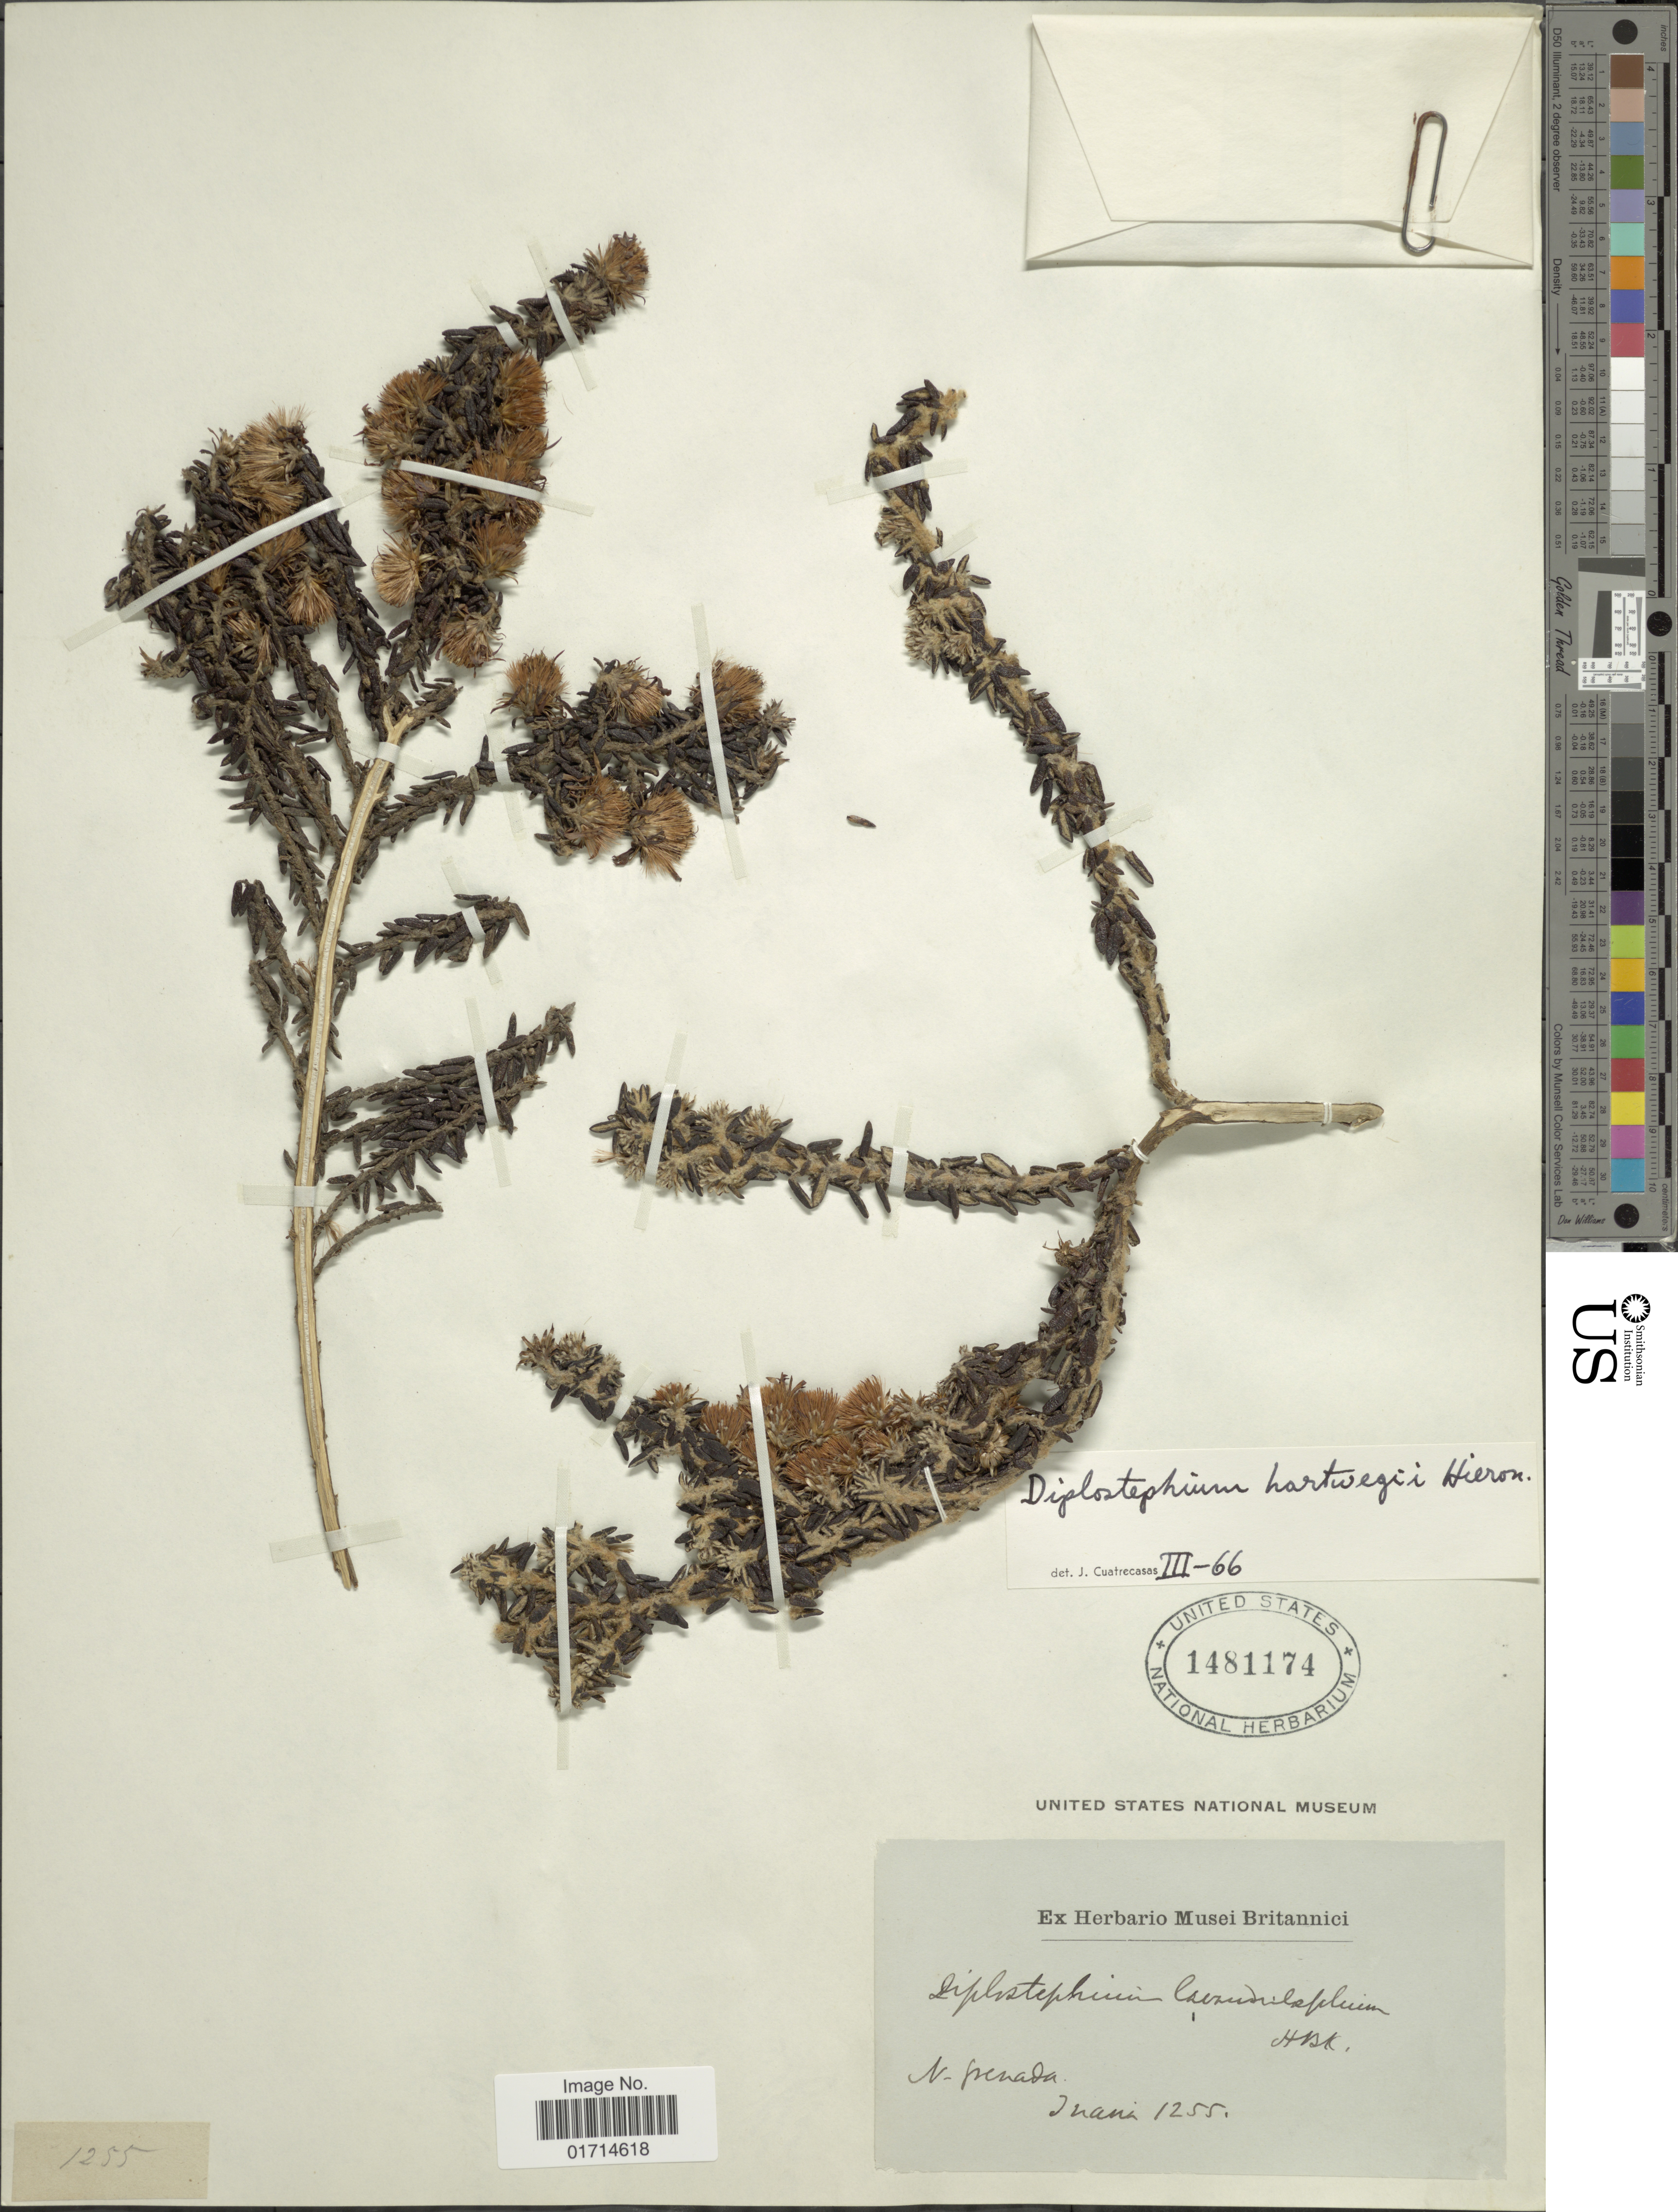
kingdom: Plantae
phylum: Tracheophyta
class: Magnoliopsida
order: Asterales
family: Asteraceae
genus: Diplostephium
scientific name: Diplostephium hartwegii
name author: Hieron.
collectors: J. J. Triana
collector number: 1255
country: Colombia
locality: N. Grenada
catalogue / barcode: US 1481174